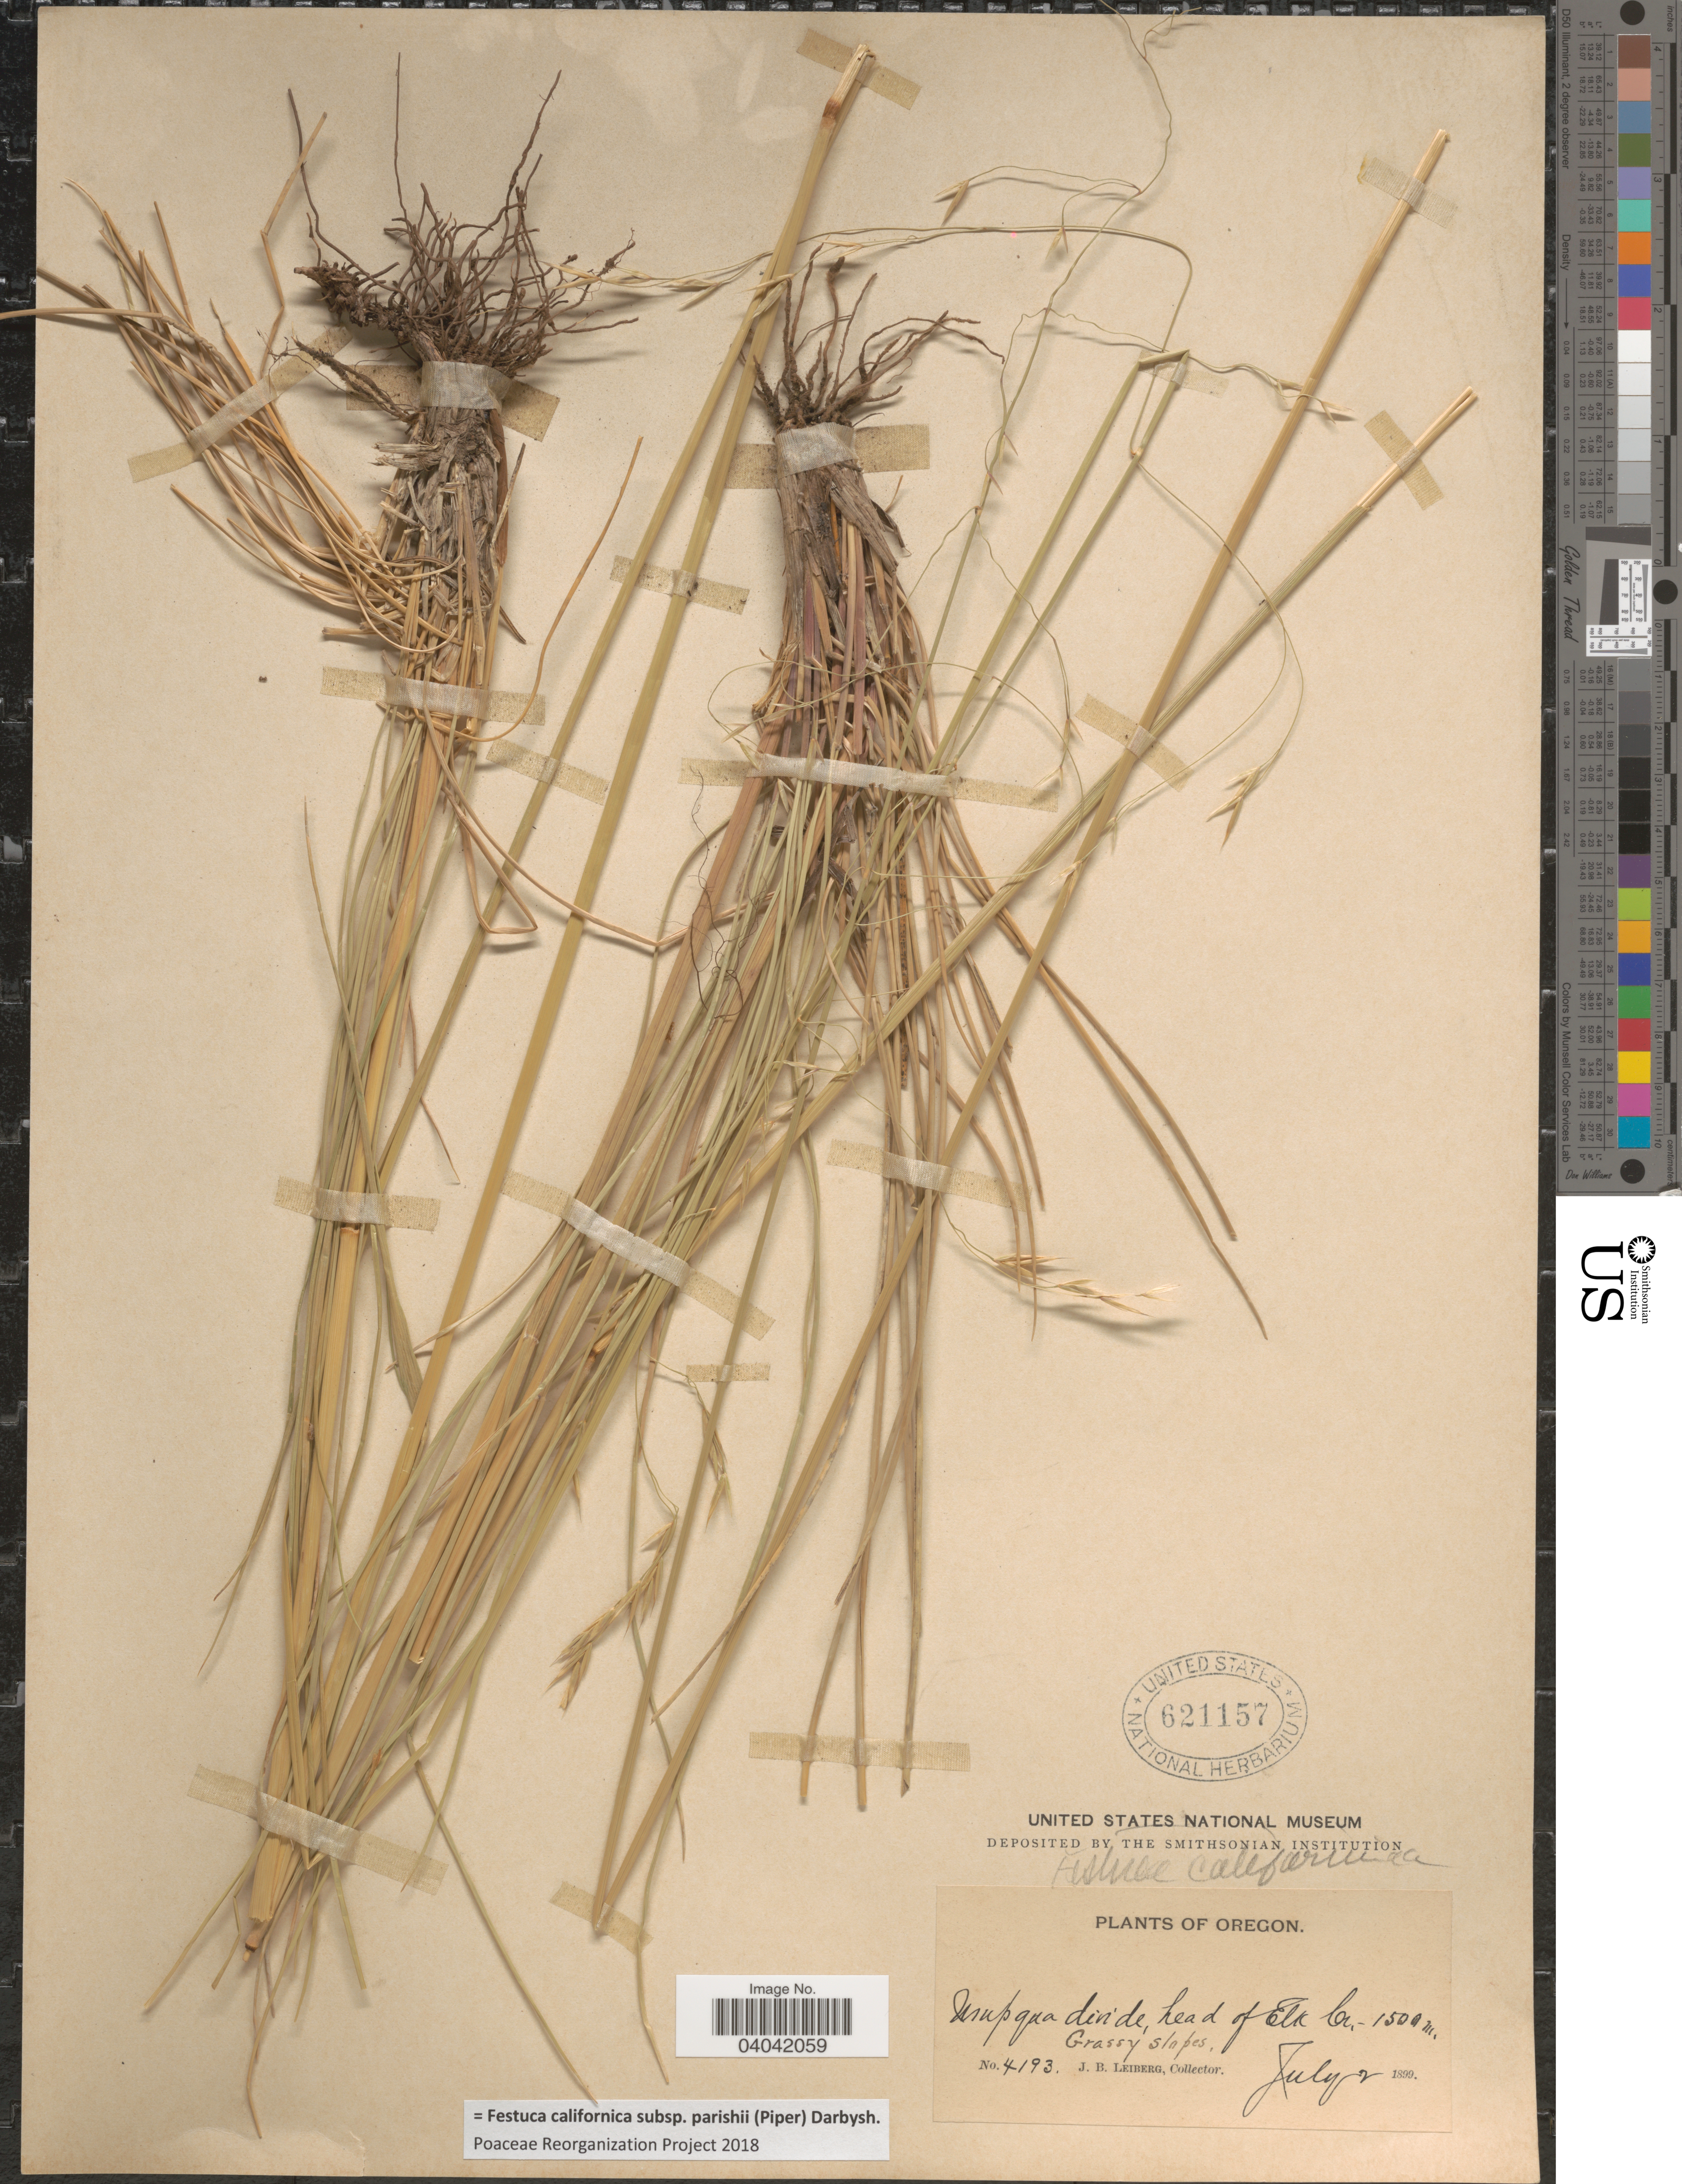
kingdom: Plantae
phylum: Tracheophyta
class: Liliopsida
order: Poales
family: Poaceae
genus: Festuca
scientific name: Festuca californica var. parishii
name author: (Piper) Hitchc.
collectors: J. B. Leiberg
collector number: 4193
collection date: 1899-07-02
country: United States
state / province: Oregon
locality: Umpqua divide, head of Elk Cr.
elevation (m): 1500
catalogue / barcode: US 621157